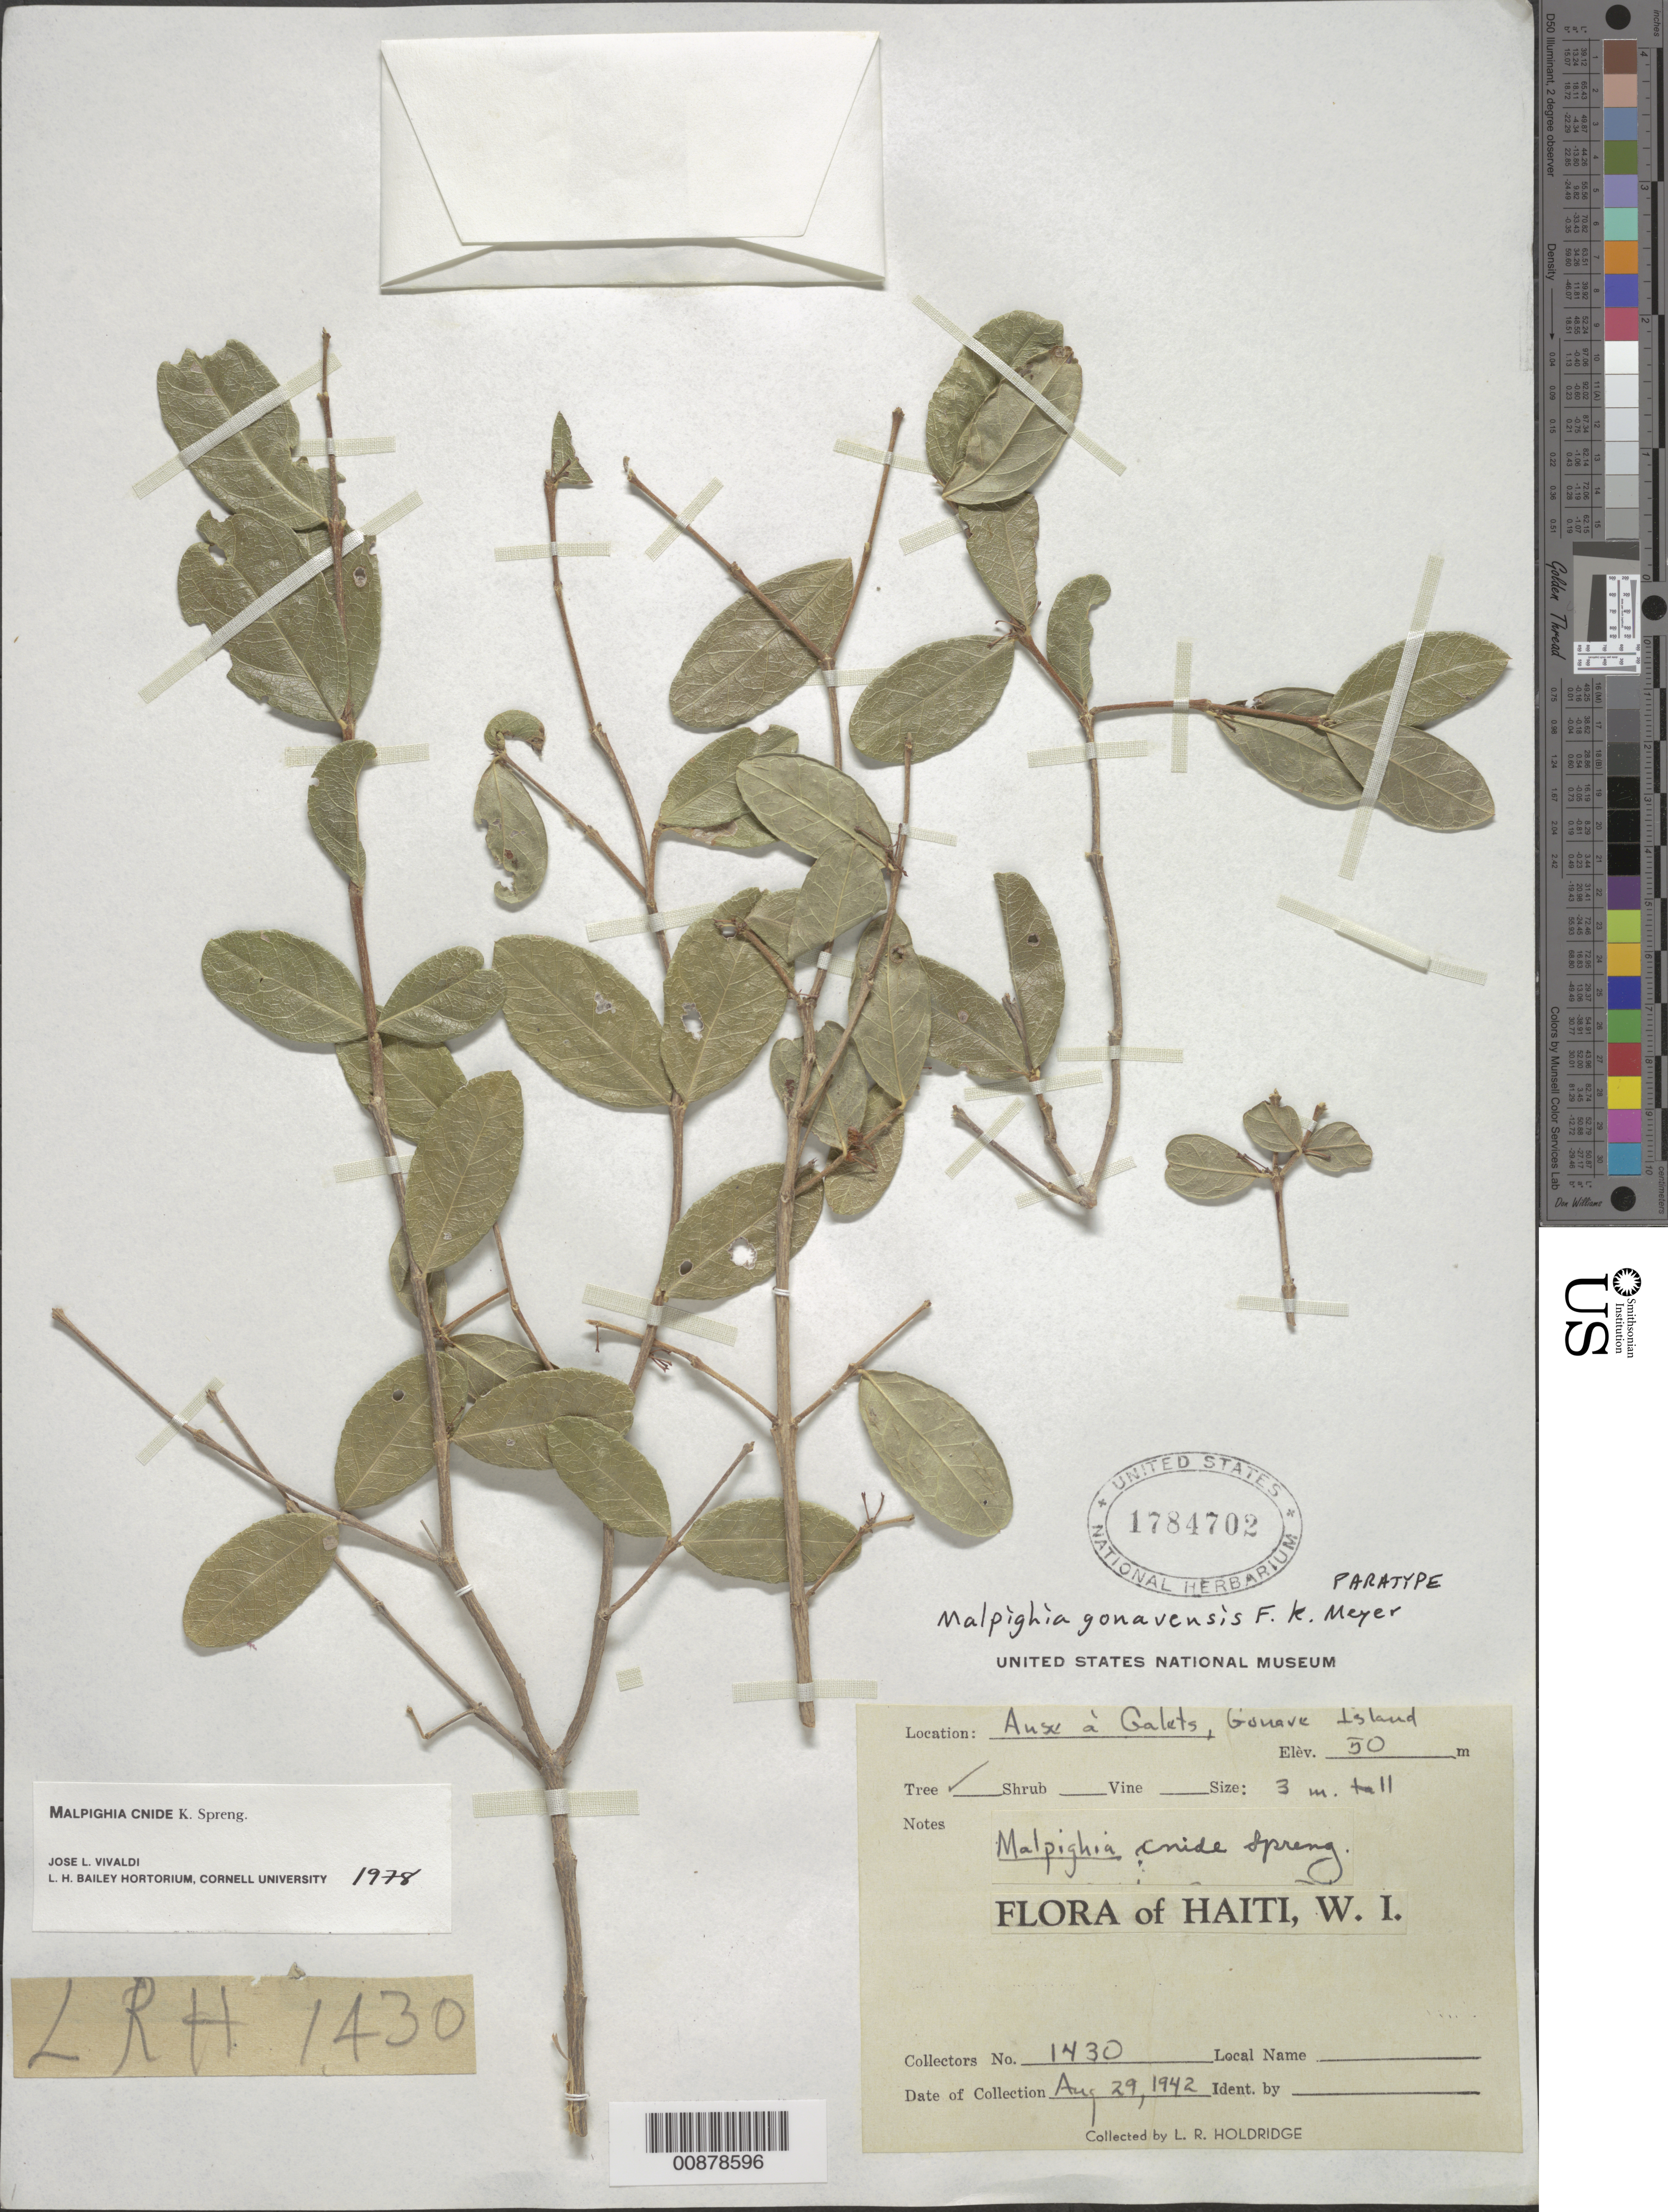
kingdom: Plantae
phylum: Tracheophyta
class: Magnoliopsida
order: Malpighiales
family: Malpighiaceae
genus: Malpighia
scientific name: Malpighia cnide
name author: Spreng.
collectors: L. Holdridge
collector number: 1430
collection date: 1942-08-29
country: Haiti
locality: Anse à Galets, Gonave Island.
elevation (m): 50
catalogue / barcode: US 1784702